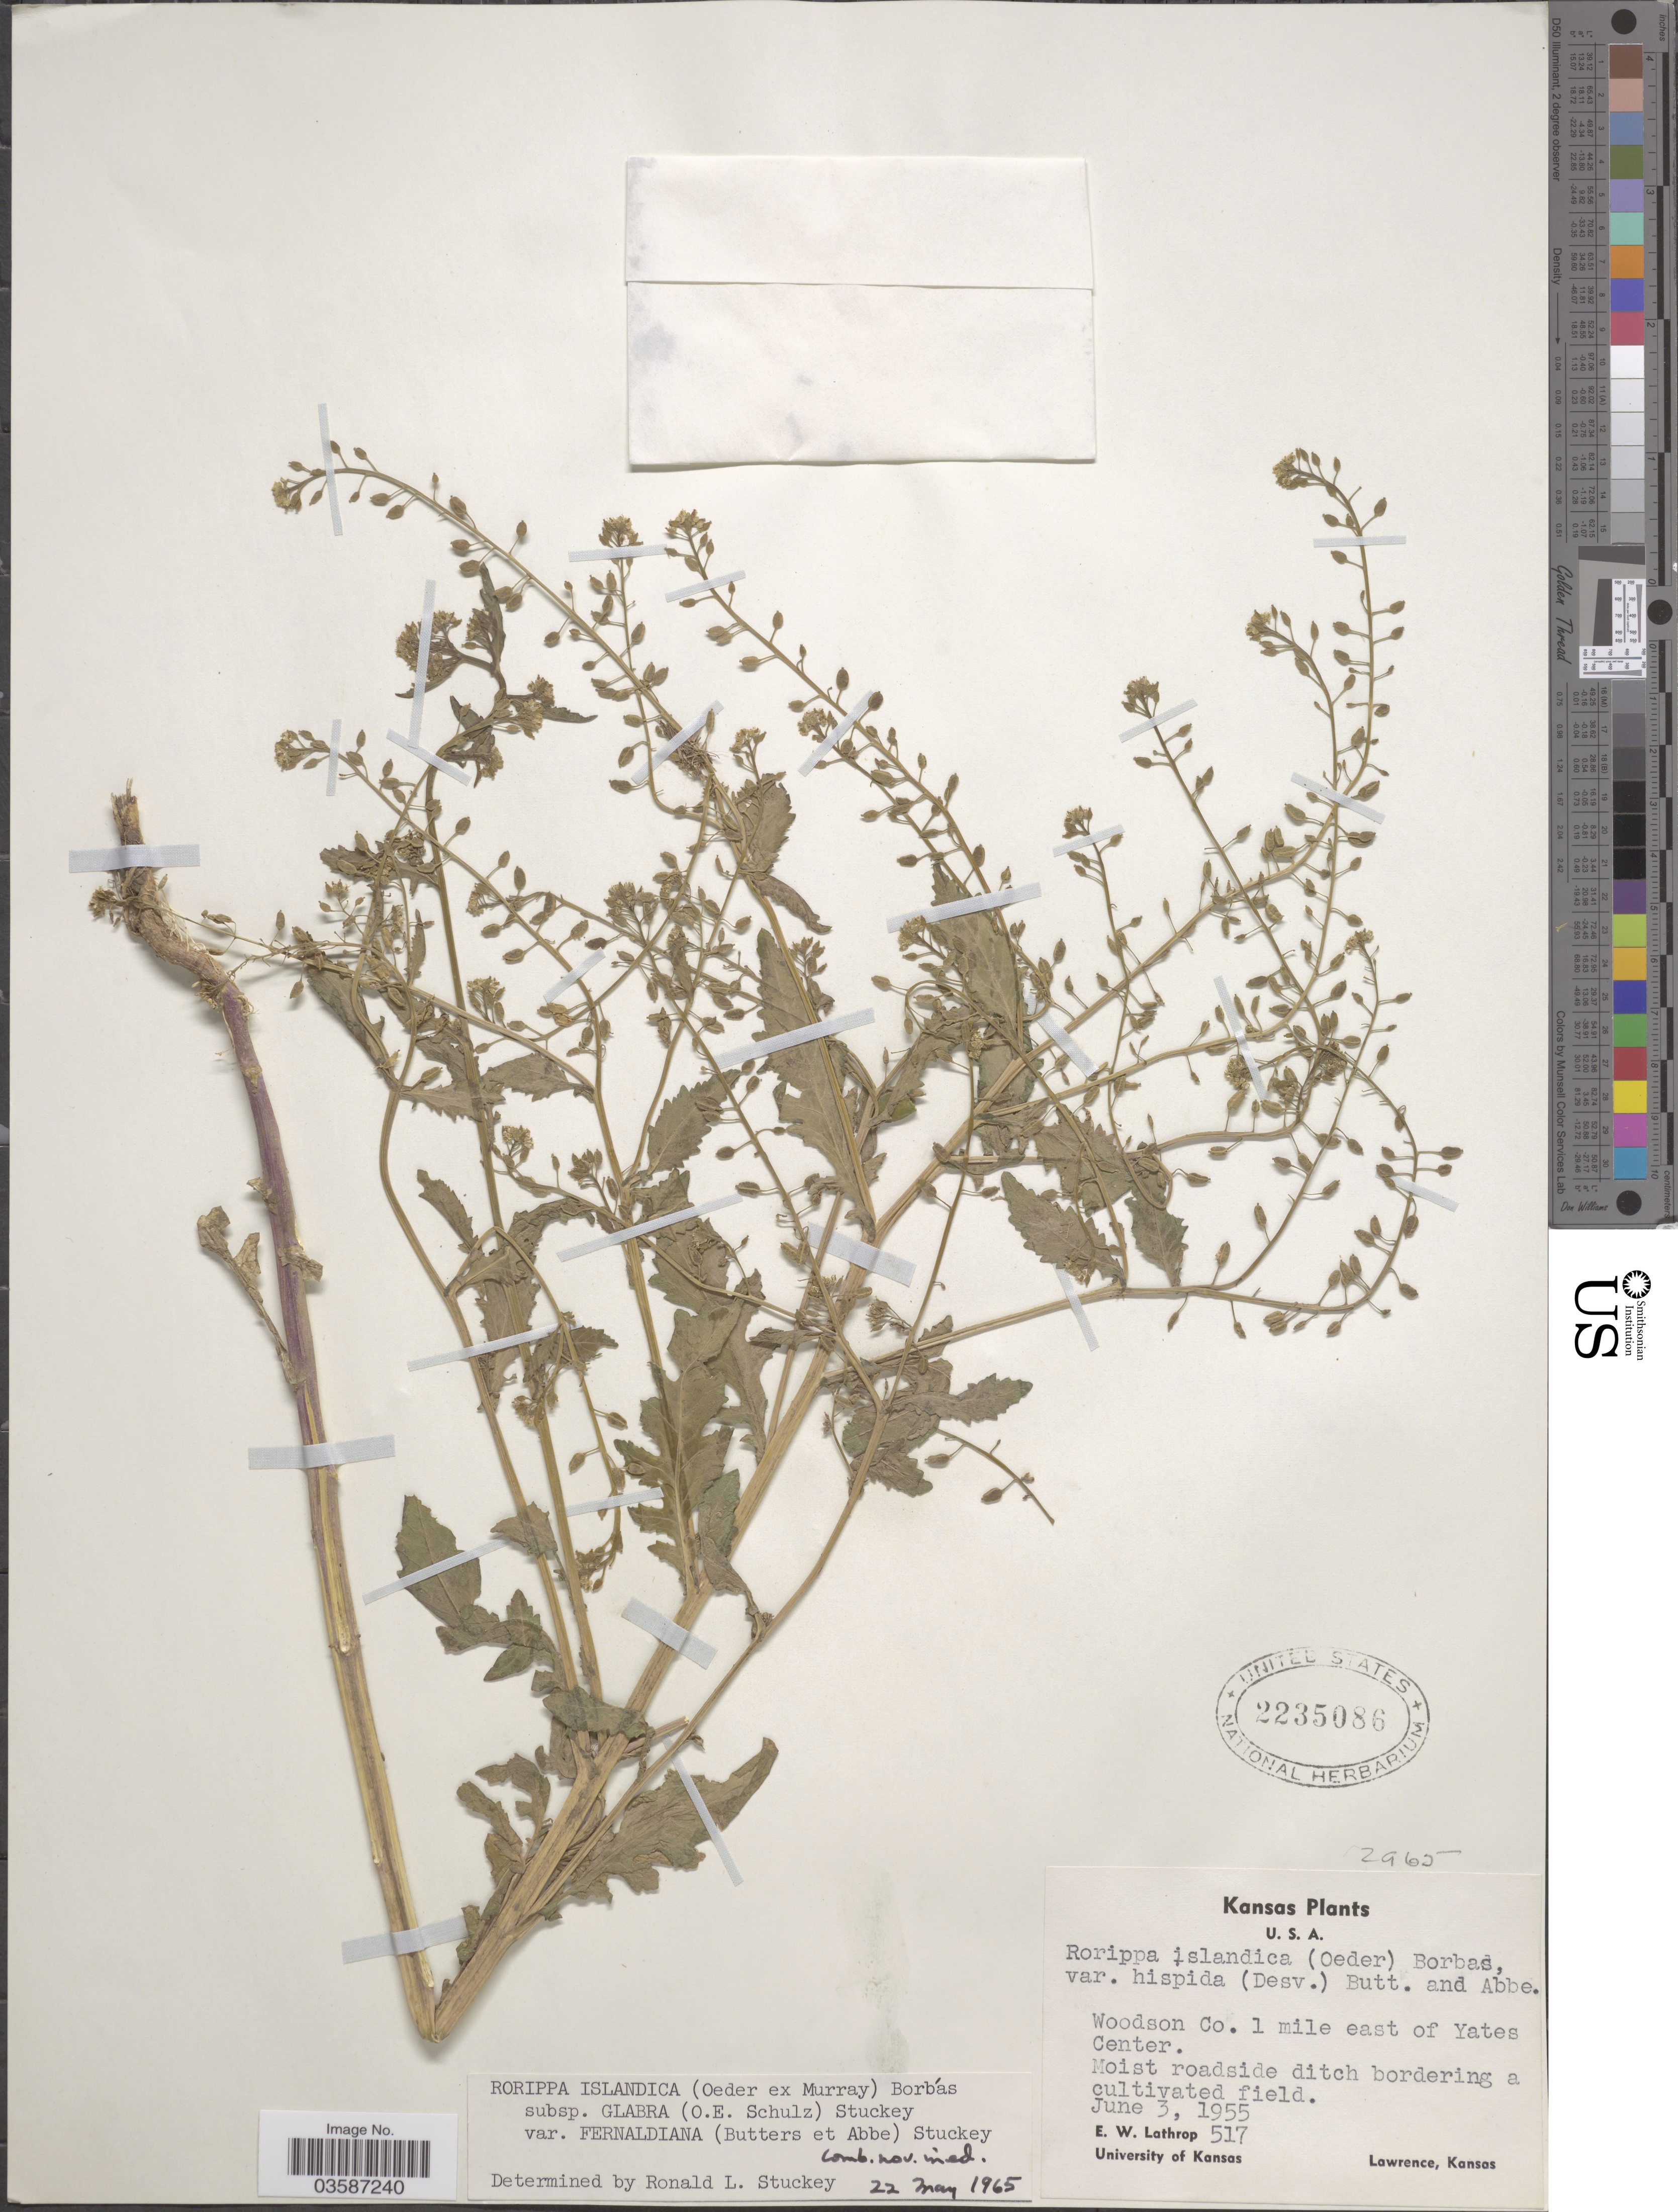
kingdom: Plantae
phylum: Tracheophyta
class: Magnoliopsida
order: Brassicales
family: Brassicaceae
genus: Rorippa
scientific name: Rorippa islandica var. fernaldiana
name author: Butters & Abbe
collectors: E. W. Lathrop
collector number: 517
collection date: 1955-06-03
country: United States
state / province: Kansas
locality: Woodson Co. 1 mile east of Yates Center.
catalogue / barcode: US 2235086